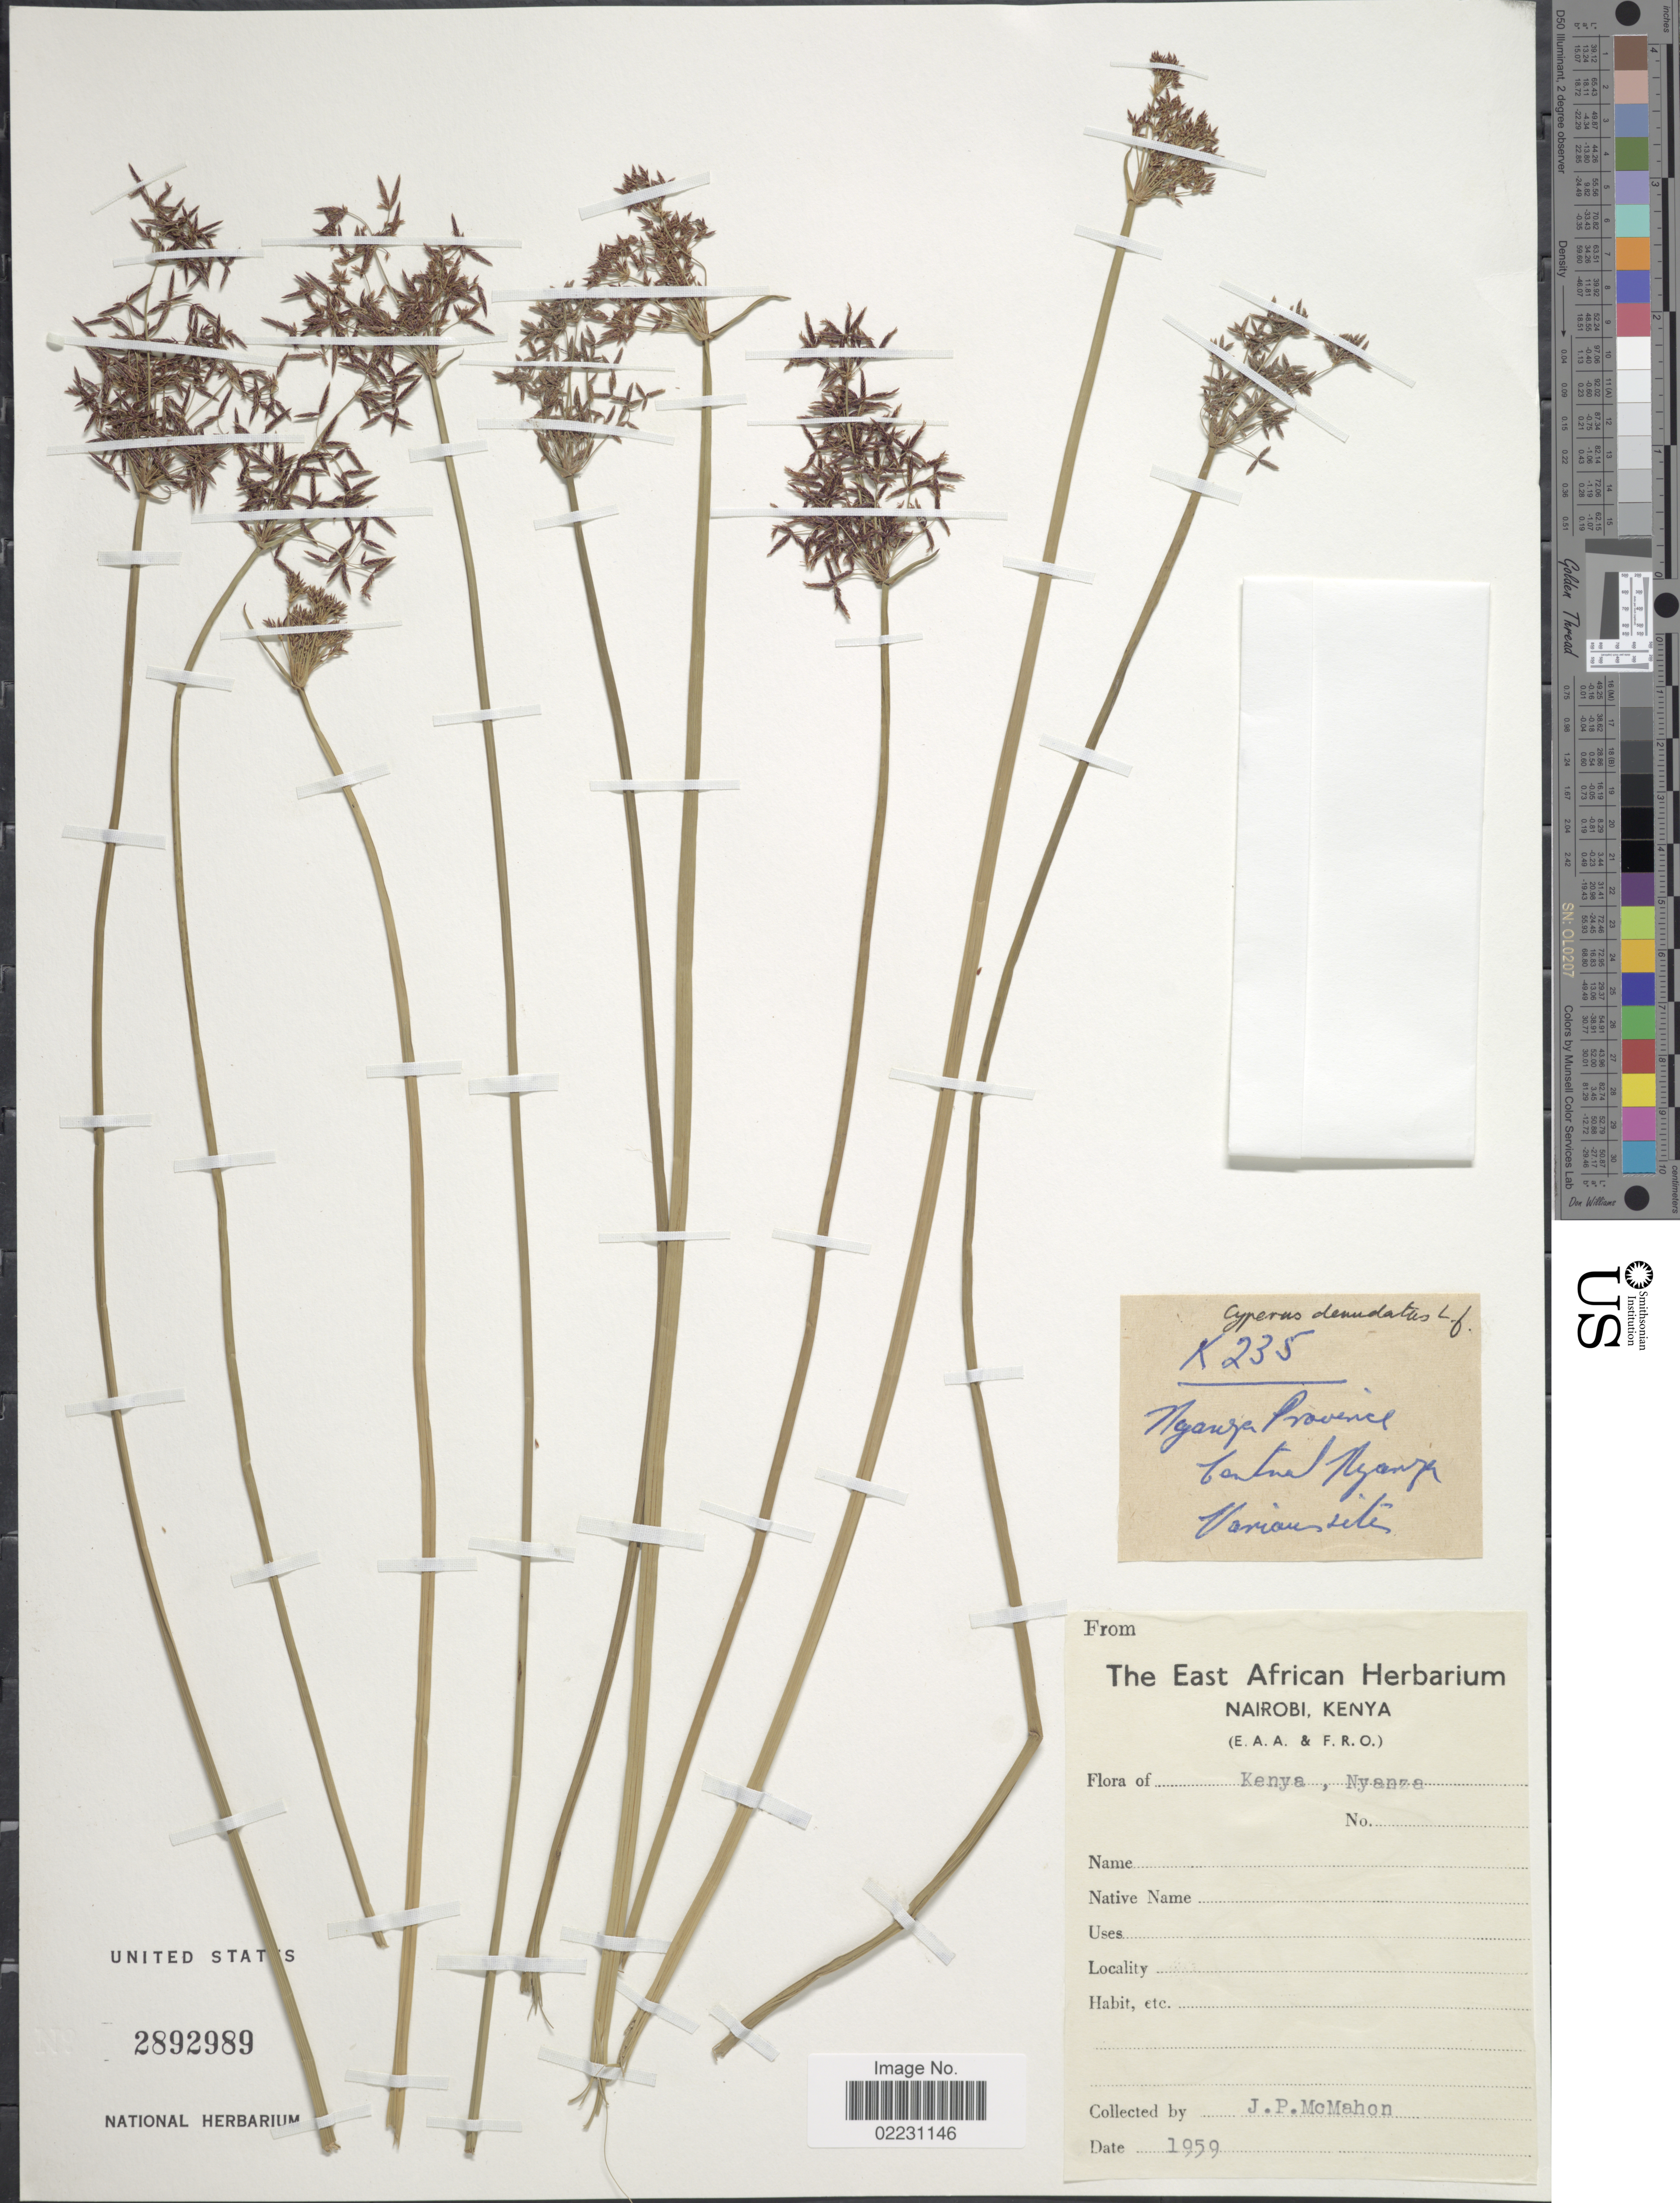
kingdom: Plantae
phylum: Tracheophyta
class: Liliopsida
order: Poales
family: Cyperaceae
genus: Cyperus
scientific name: Cyperus denudatus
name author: L. f.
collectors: J. Mcmahon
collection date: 1959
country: Kenya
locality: Kenya, Nyanza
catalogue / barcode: US 2892989